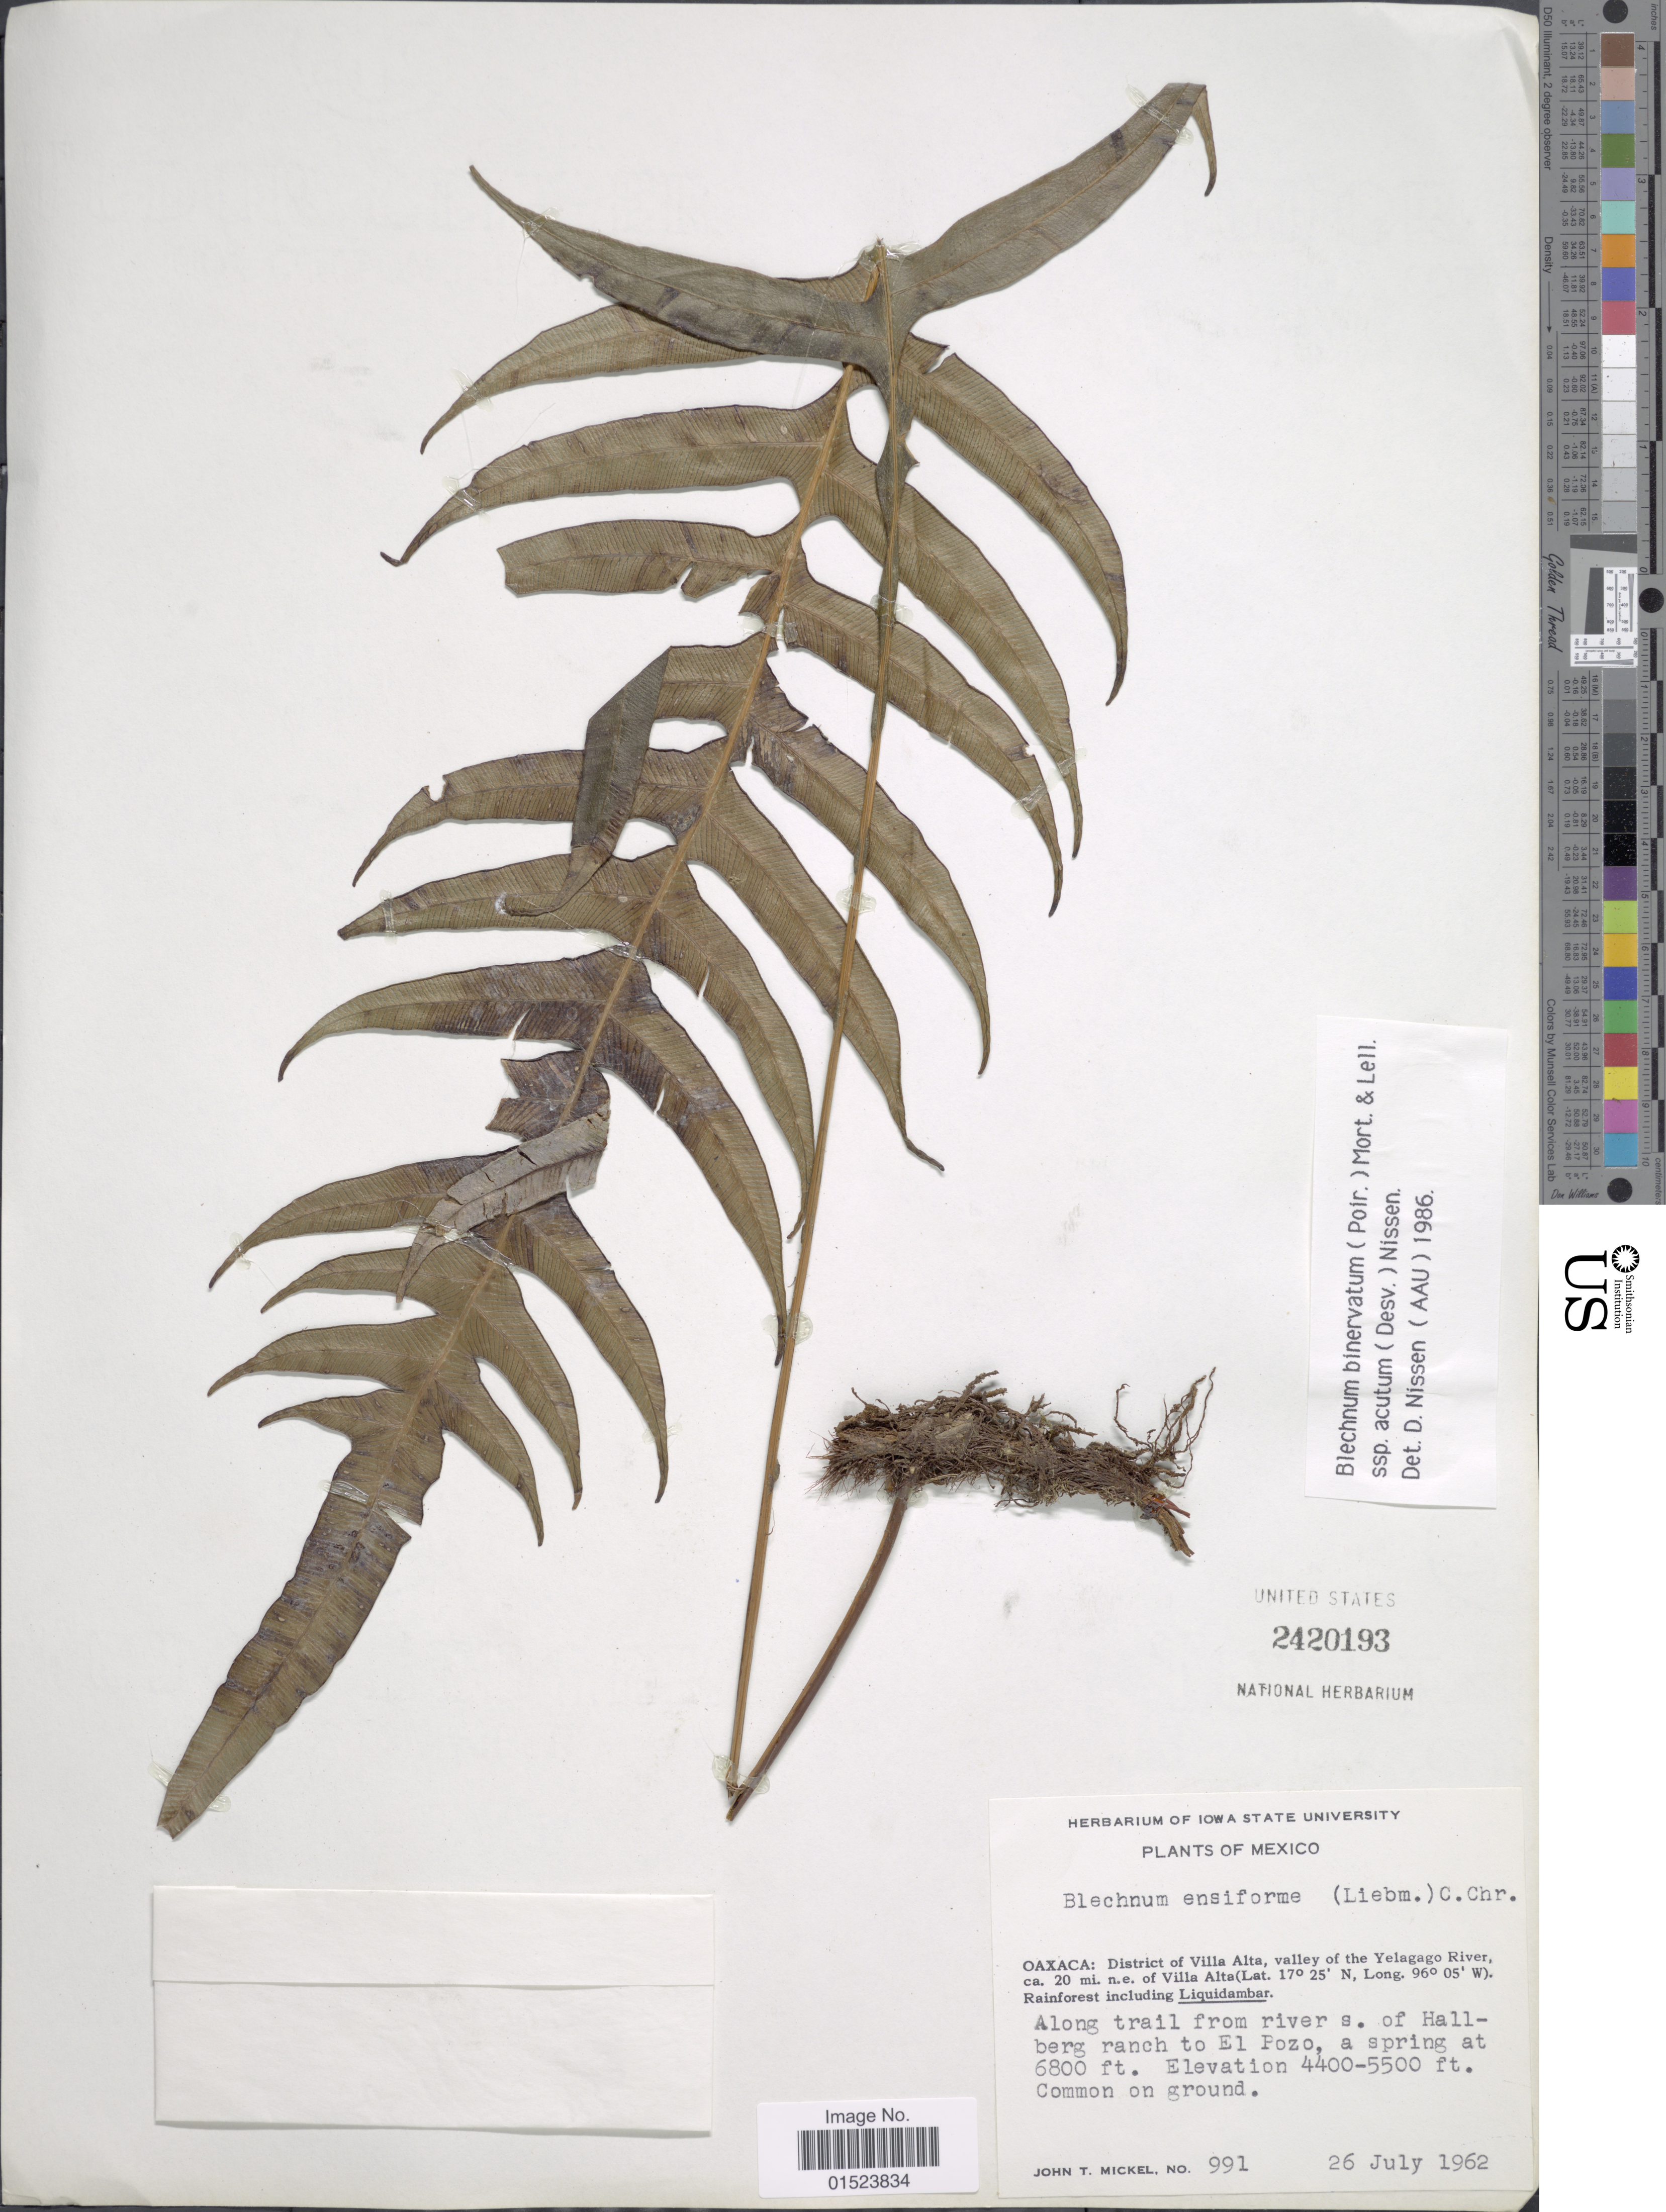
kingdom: Plantae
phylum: Tracheophyta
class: Polypodiopsida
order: Polypodiales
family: Blechnaceae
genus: Blechnum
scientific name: Blechnum ensiforme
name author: (Liebm.) C. Chr.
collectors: J. T. Mickel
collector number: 991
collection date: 1962-07-26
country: Mexico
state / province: Oaxaca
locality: District of Villa Alta, valley of the Yelagago River, ca. 20 mi. n.e. of Villa Alta, along trail from river S. of Hallberg ranch to El Pozo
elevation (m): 1341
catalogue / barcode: US 2420193